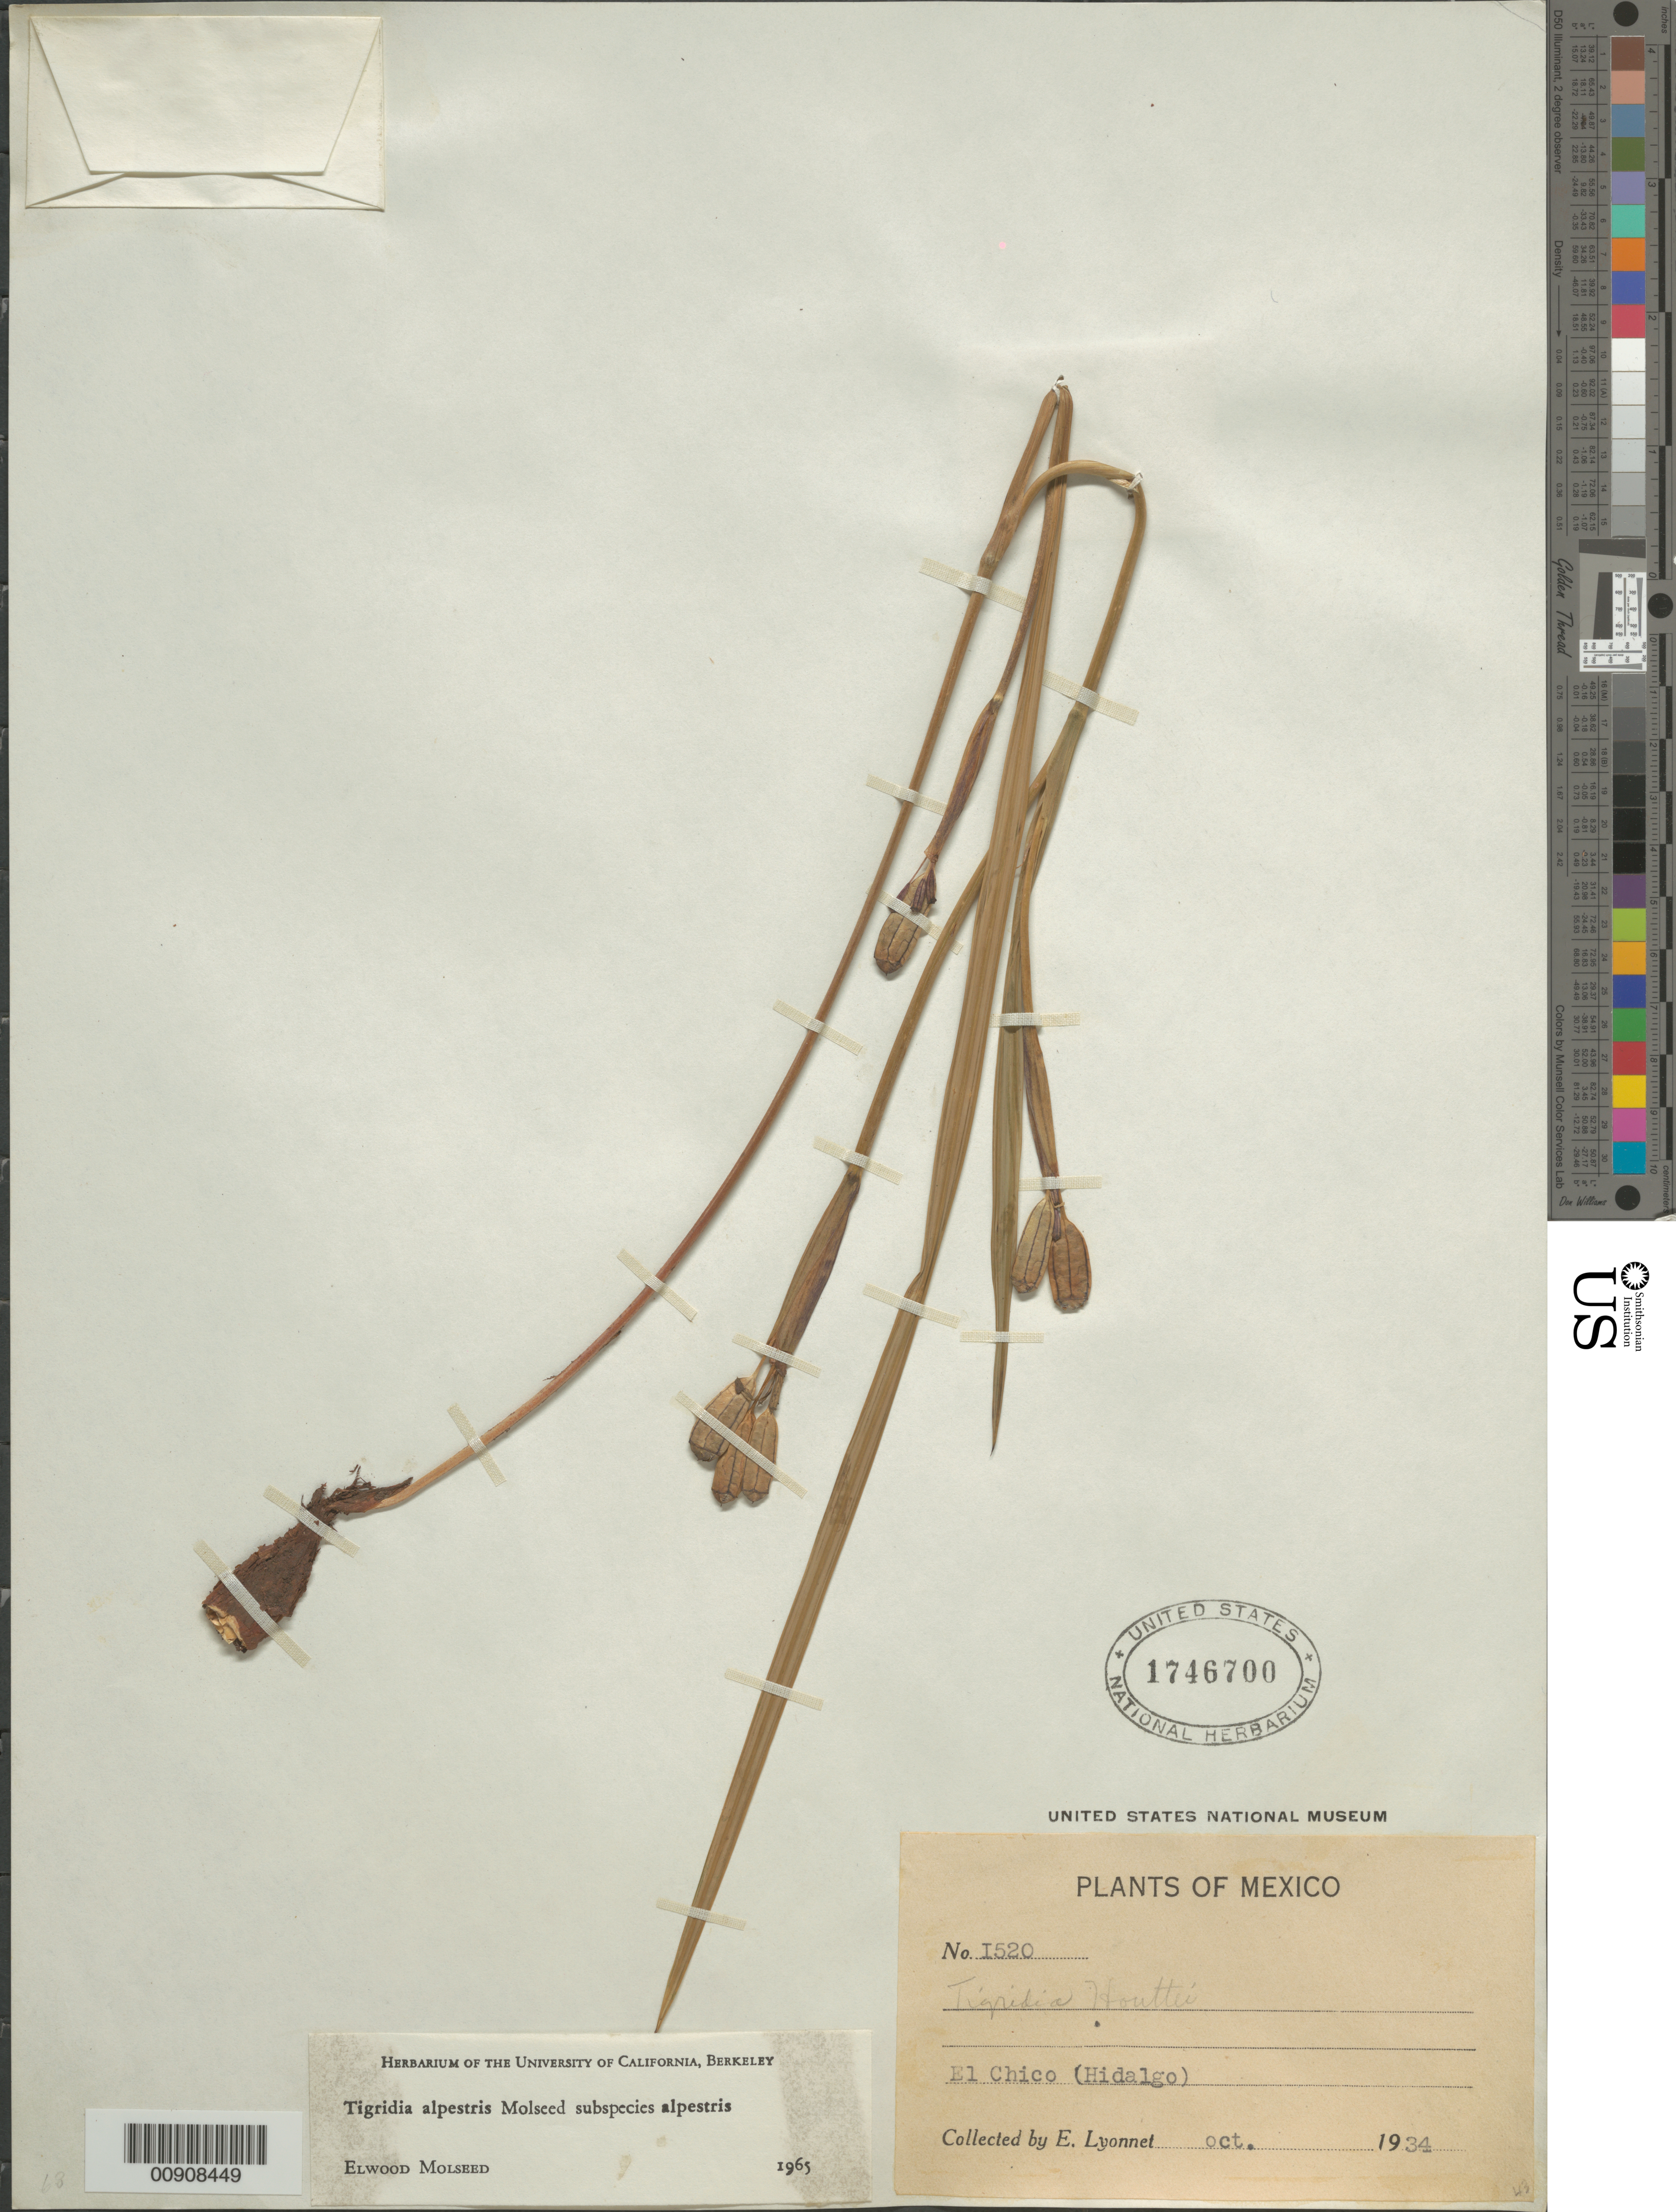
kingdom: Plantae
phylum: Tracheophyta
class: Liliopsida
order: Asparagales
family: Iridaceae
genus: Tigridia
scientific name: Tigridia alpestris subsp. alpestris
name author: Molseed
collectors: Bro. E. Lyonnet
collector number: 1520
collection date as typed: Oct 1934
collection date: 1934-10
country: Mexico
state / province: Hidalgo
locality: El Chico (Hidalgo).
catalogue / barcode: US 1746700